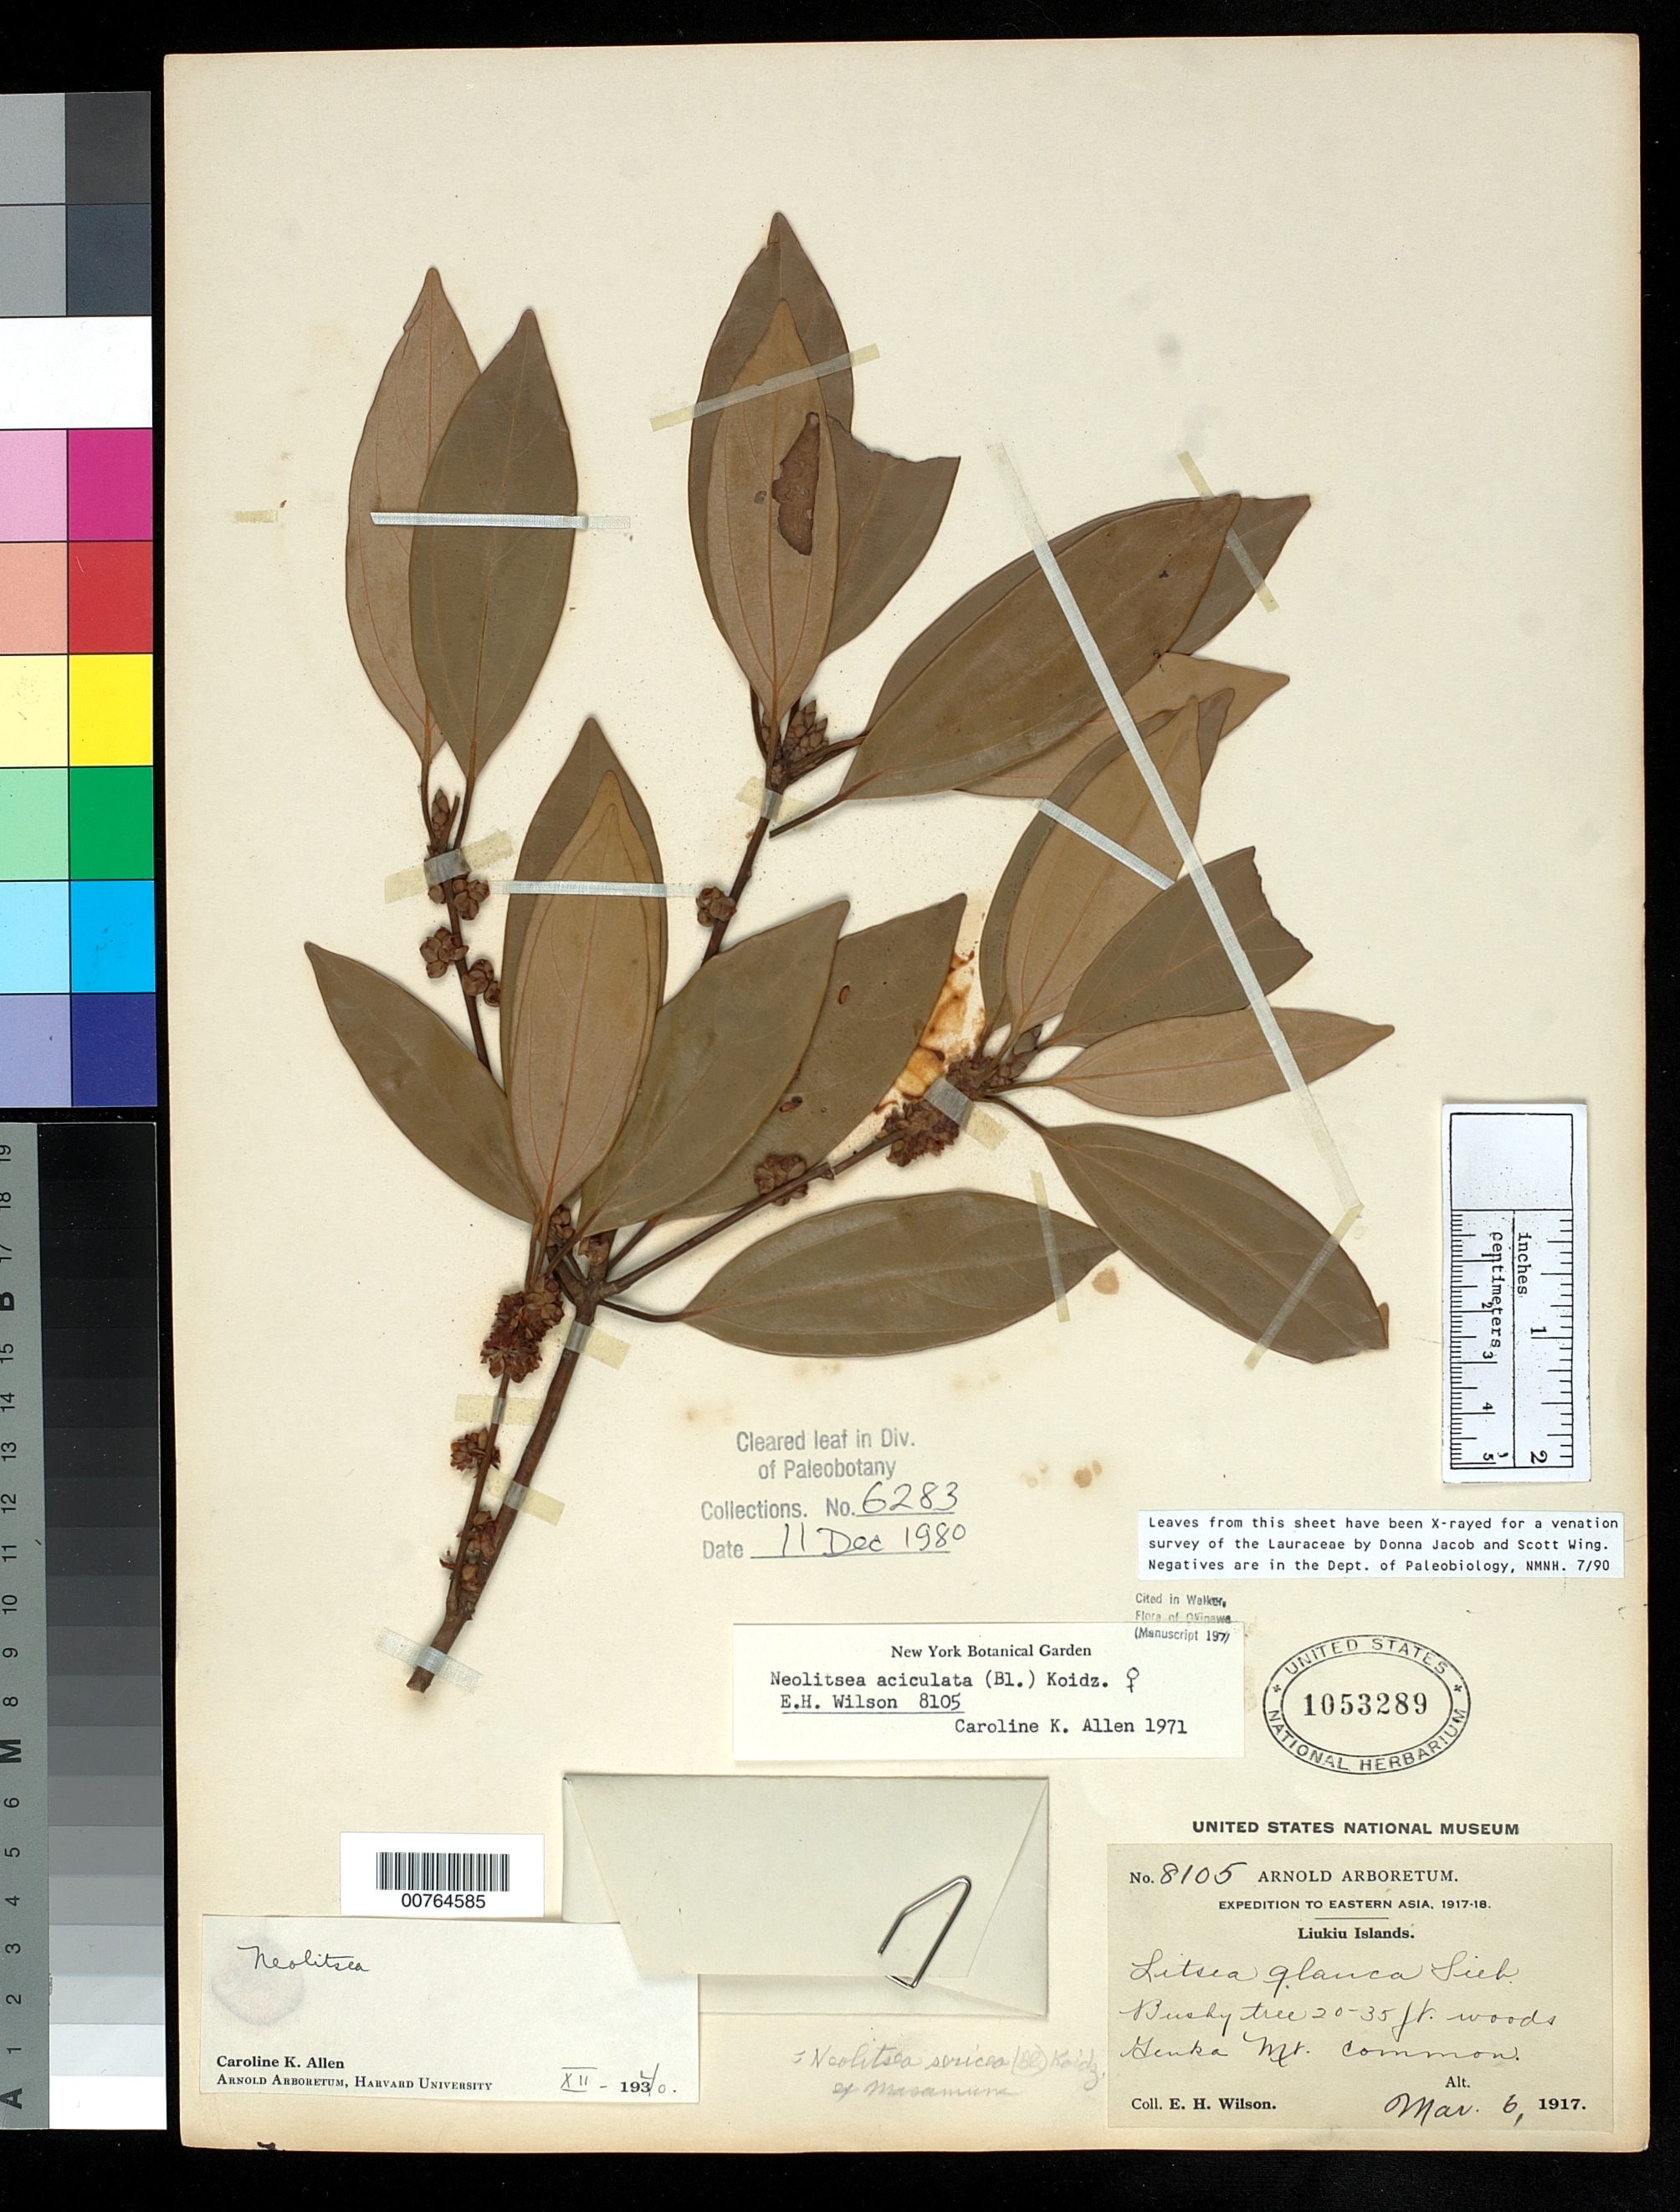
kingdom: Plantae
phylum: Tracheophyta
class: Magnoliopsida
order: Laurales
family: Lauraceae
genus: Neolitsea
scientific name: Neolitsea aciculata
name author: (Blume) Koidz.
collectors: E. H. Wilson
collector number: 8105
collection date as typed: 06 Mar 1917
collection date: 1917-03-06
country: Japan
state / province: Okinawa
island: Yakuji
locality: Genka Mt.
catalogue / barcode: US 1053289